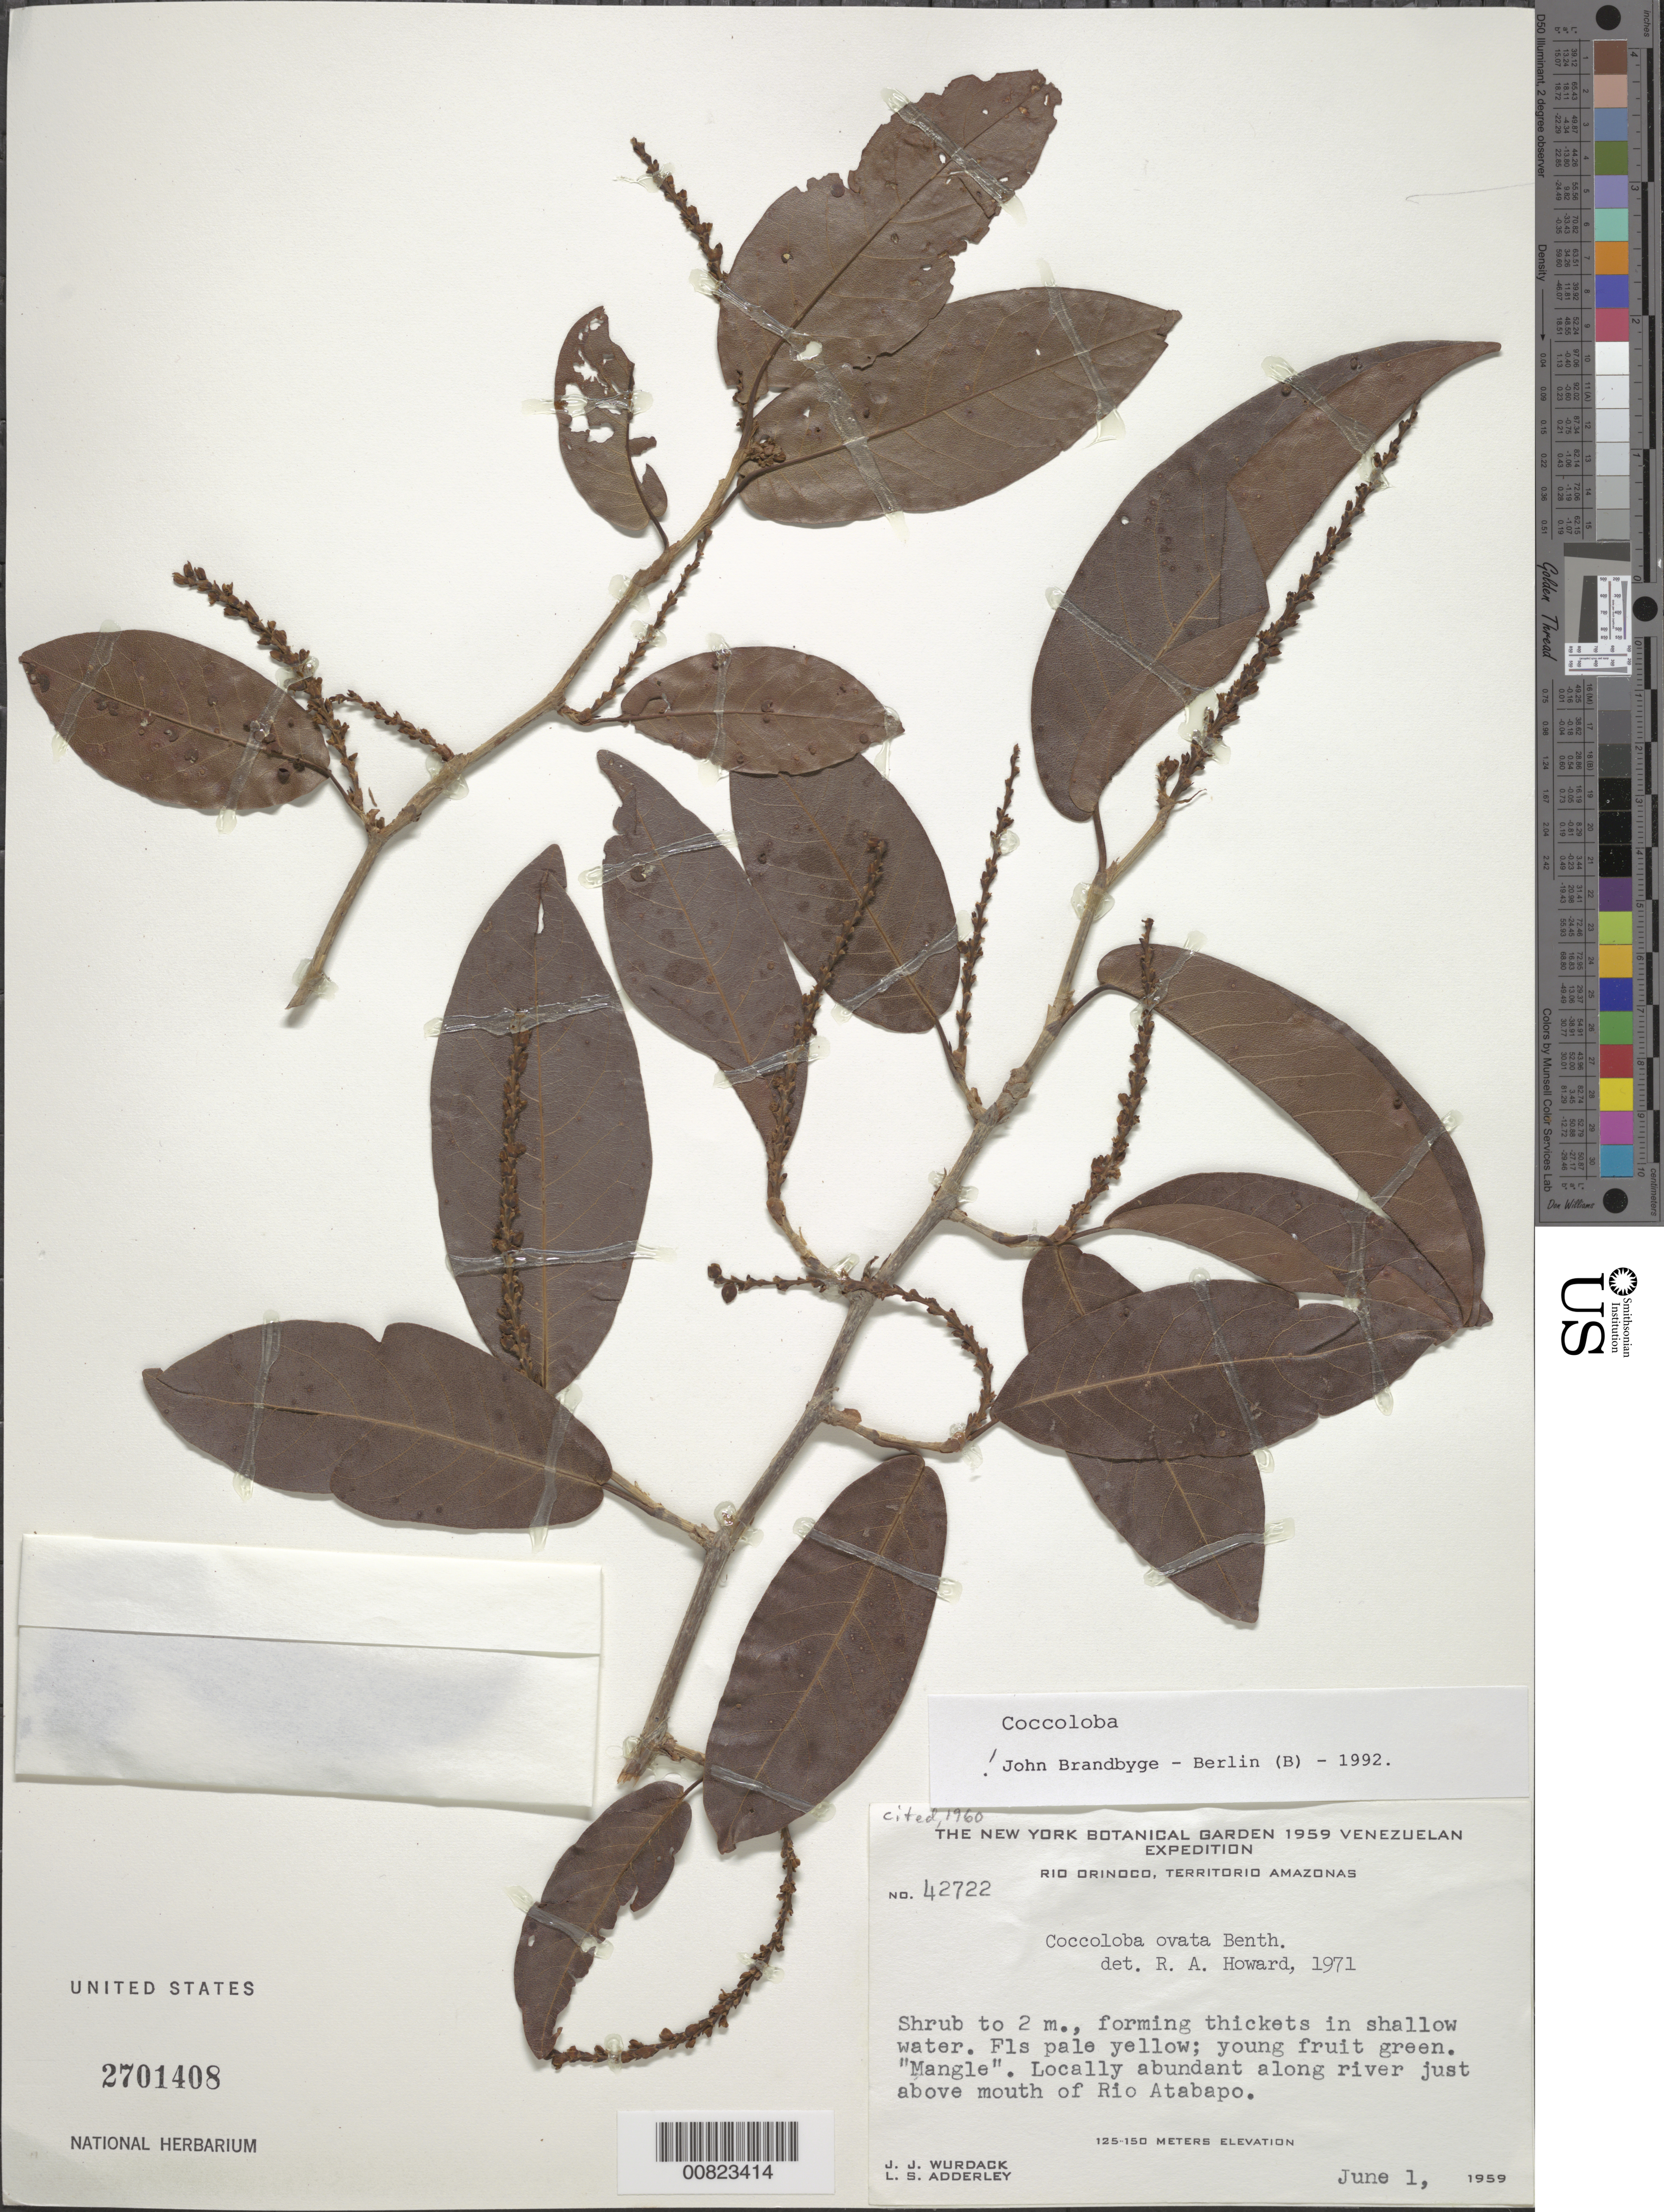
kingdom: Plantae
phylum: Tracheophyta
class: Magnoliopsida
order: Caryophyllales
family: Polygonaceae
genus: Coccoloba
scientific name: Coccoloba ovata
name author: Benth.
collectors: J. J. Wurdack & L. S. Adderley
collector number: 42722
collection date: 1959-06-01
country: Venezuela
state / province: Amazonas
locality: Rio Orinoco, Territorio Amazonas, Locally abundant along river just above mouth of Rio Atabapo.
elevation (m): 125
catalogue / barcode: US 2701408